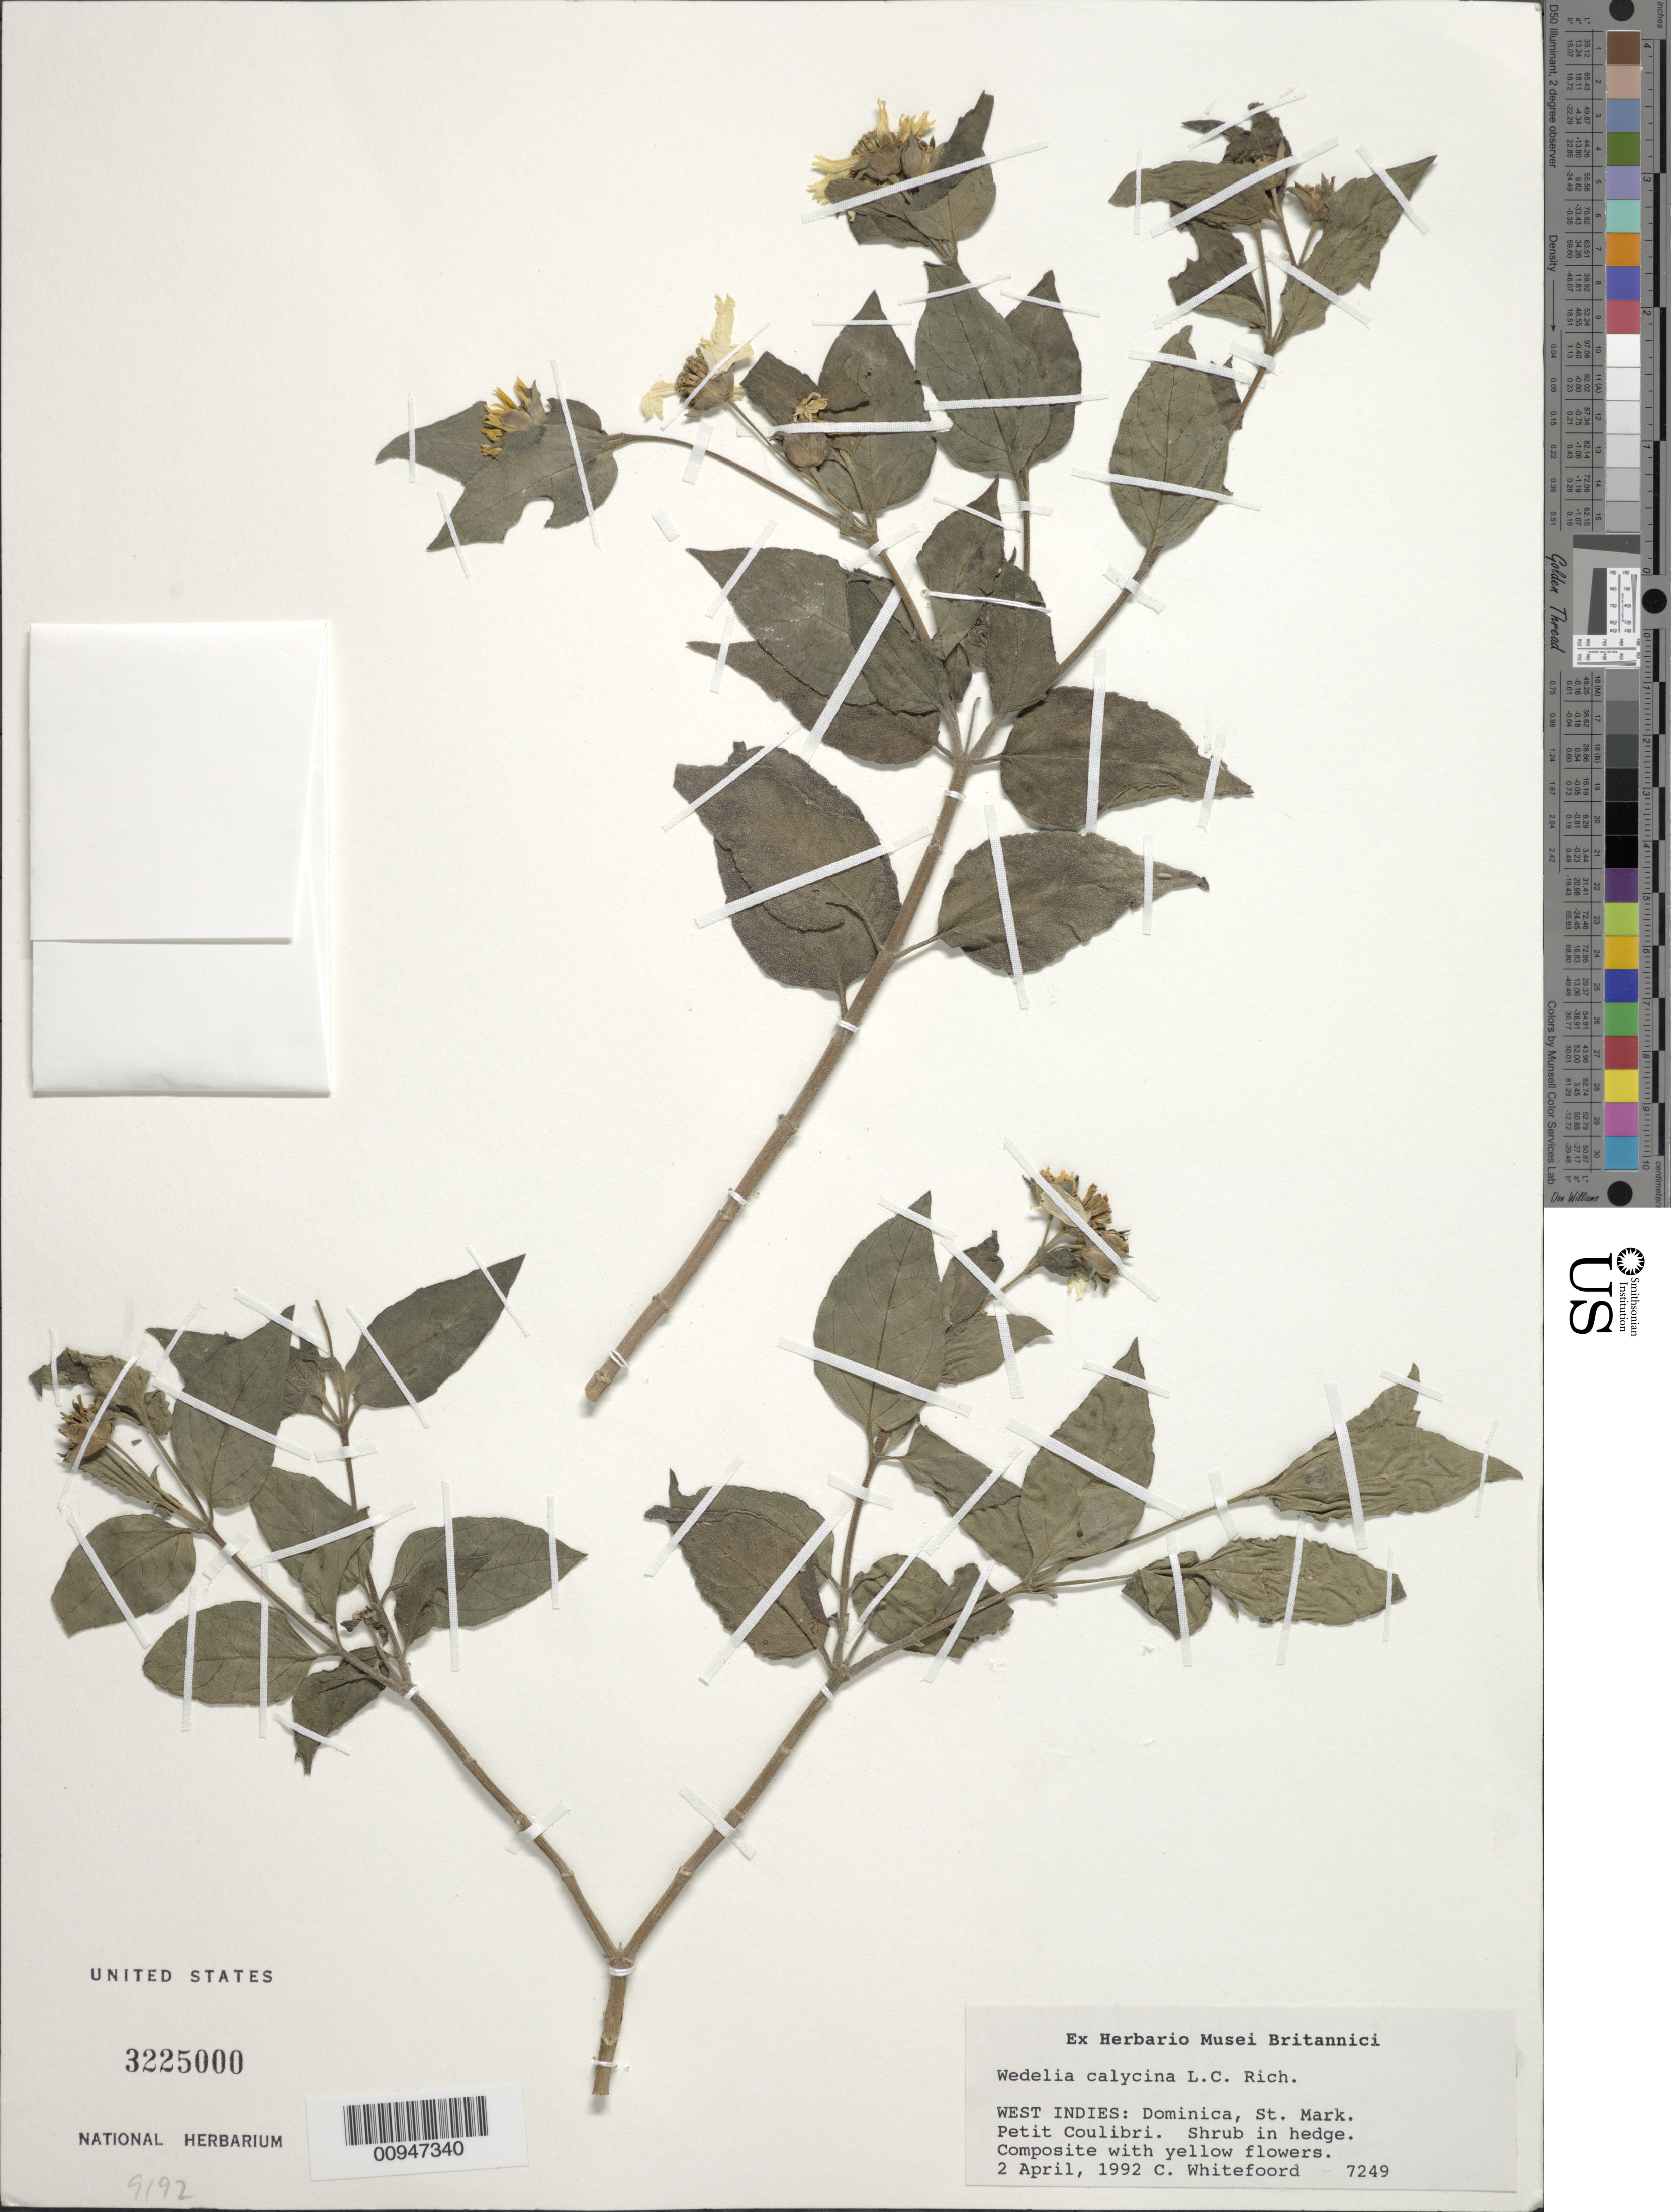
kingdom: Plantae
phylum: Tracheophyta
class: Magnoliopsida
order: Asterales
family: Asteraceae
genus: Wedelia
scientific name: Wedelia calycina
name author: Rich.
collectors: C. Whitefoord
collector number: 7249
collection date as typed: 02 Apr 1992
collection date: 1992-04-02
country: Dominica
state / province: St. Mark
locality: Petit Coulibri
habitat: In hedge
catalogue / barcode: US 3225000